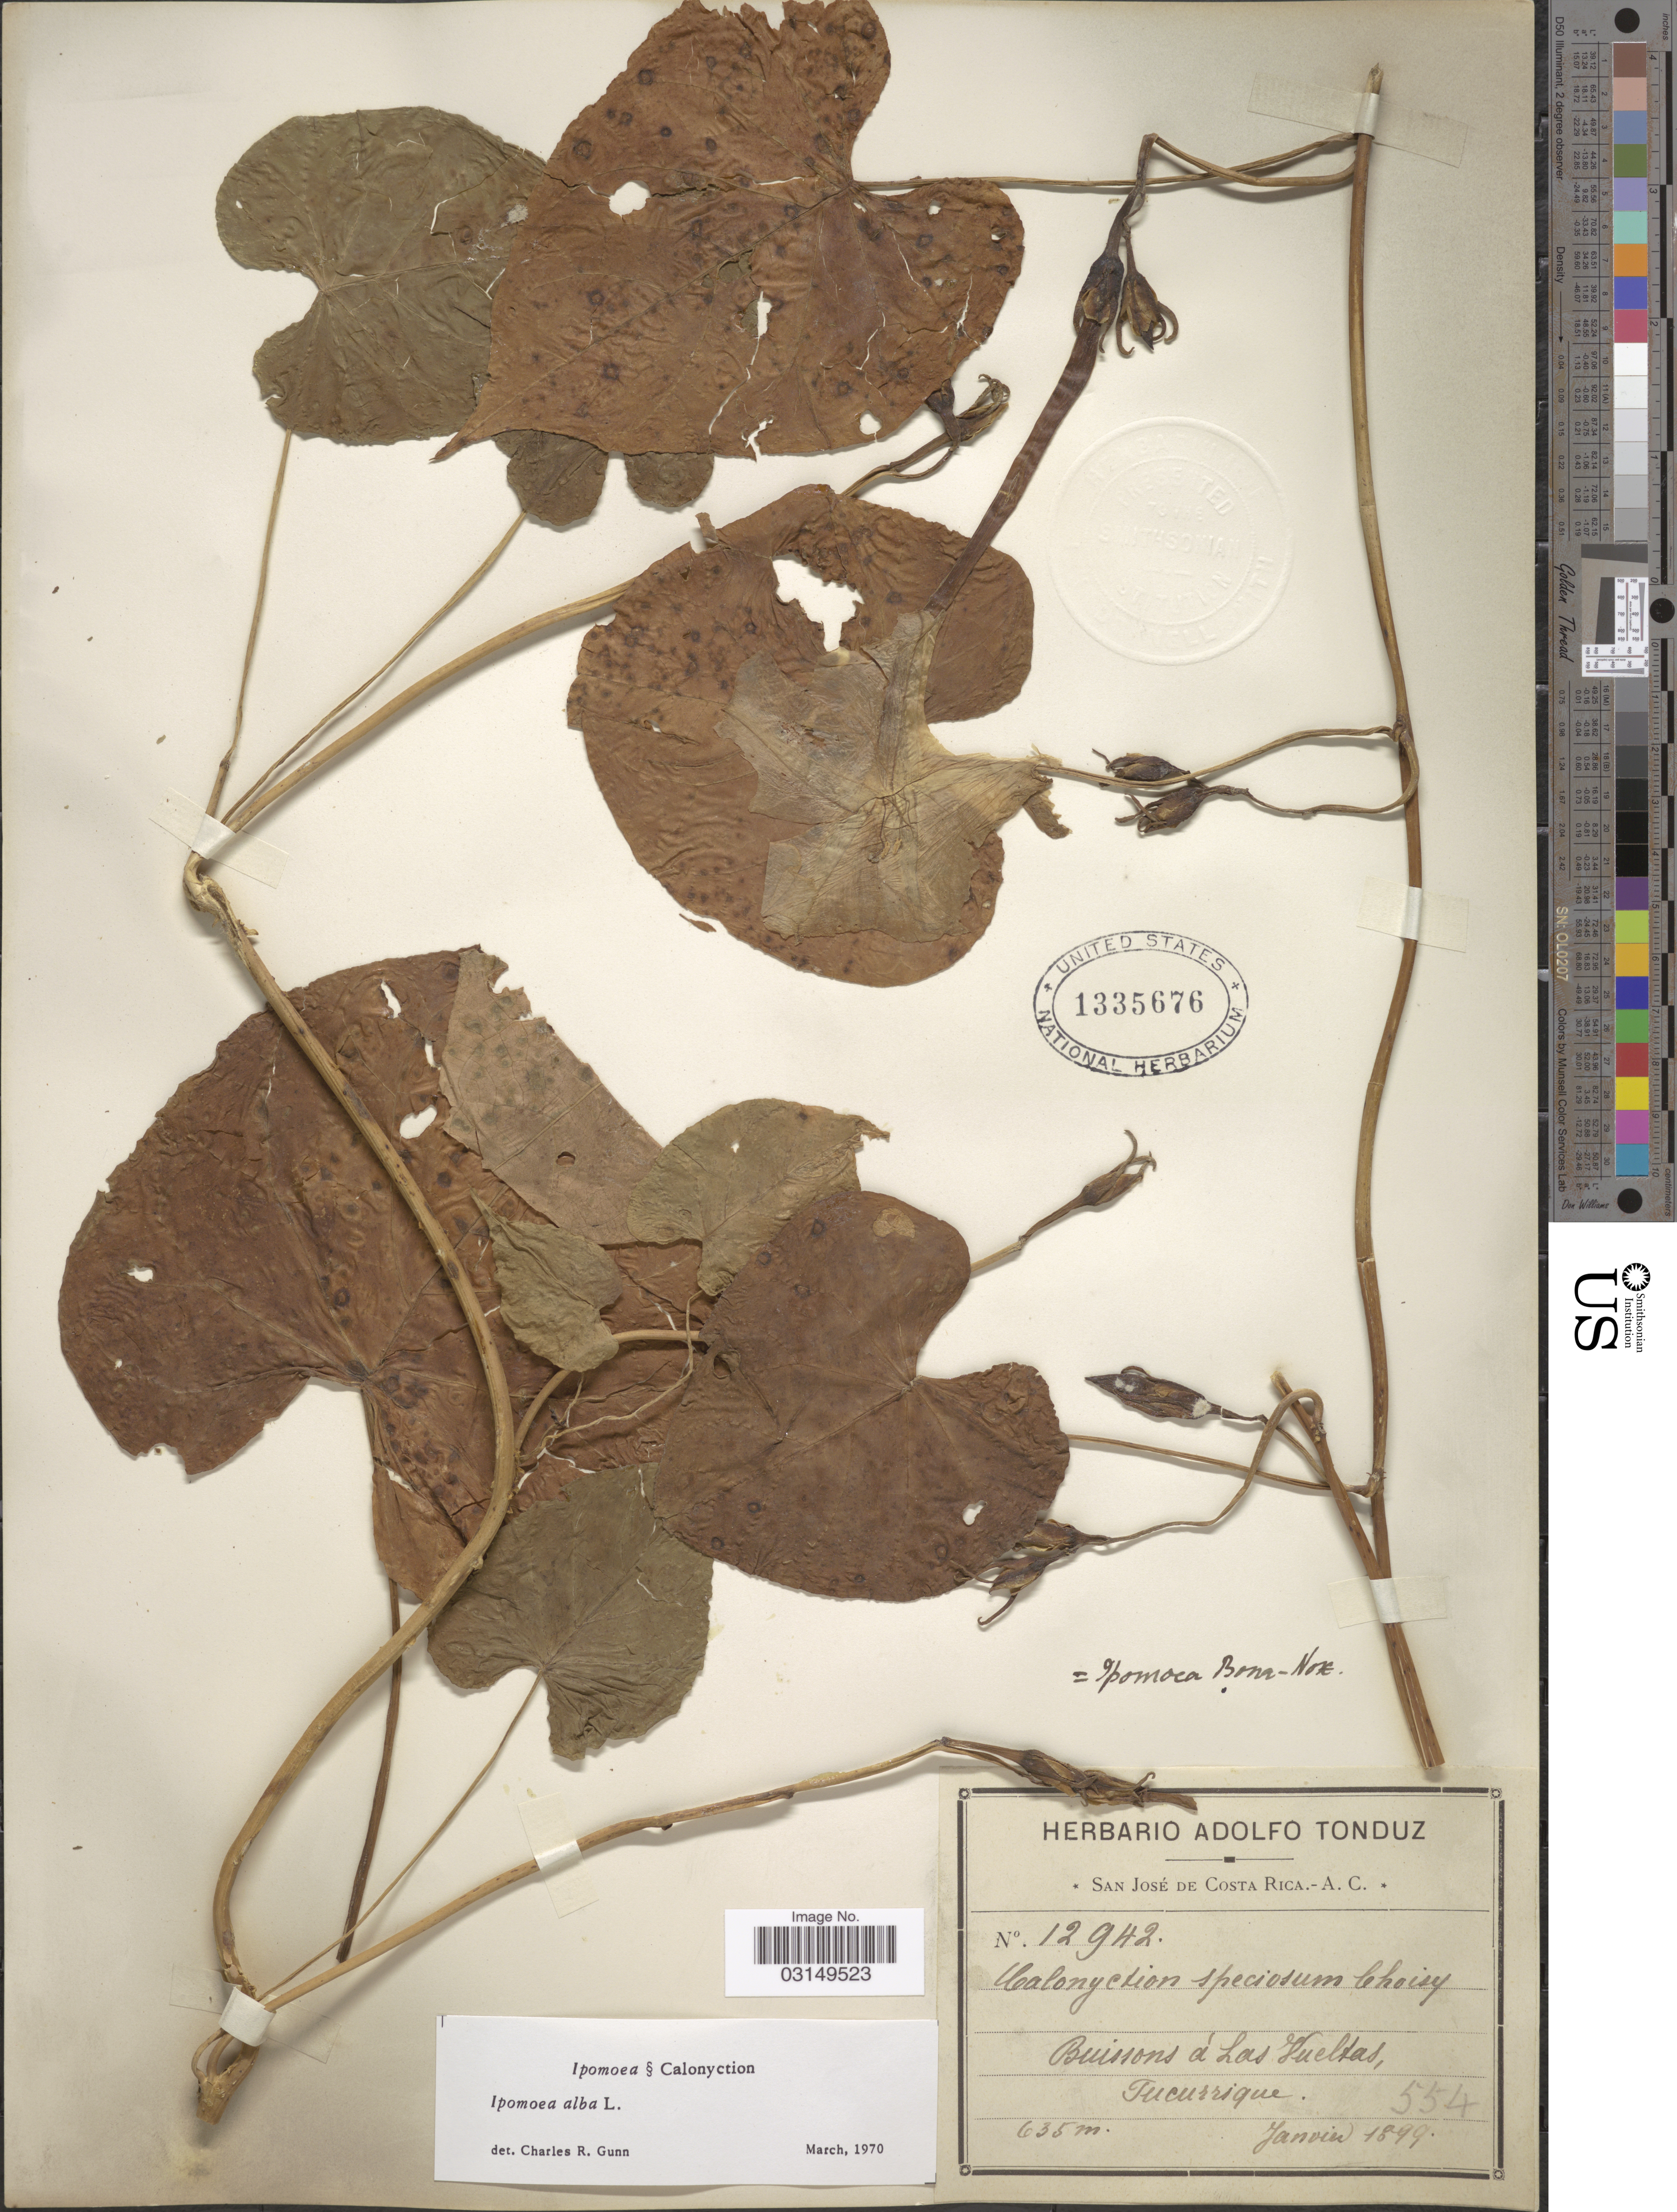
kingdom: Plantae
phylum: Tracheophyta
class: Magnoliopsida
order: Solanales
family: Convolvulaceae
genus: Ipomoea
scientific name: Ipomoea alba L.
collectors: ex Herb. Adolfo Tonduz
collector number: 12942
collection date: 1899-01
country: Costa Rica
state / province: Cartago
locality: Buissons à Las Vueltas, Tucurrique.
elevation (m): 635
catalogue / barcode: US 1335676